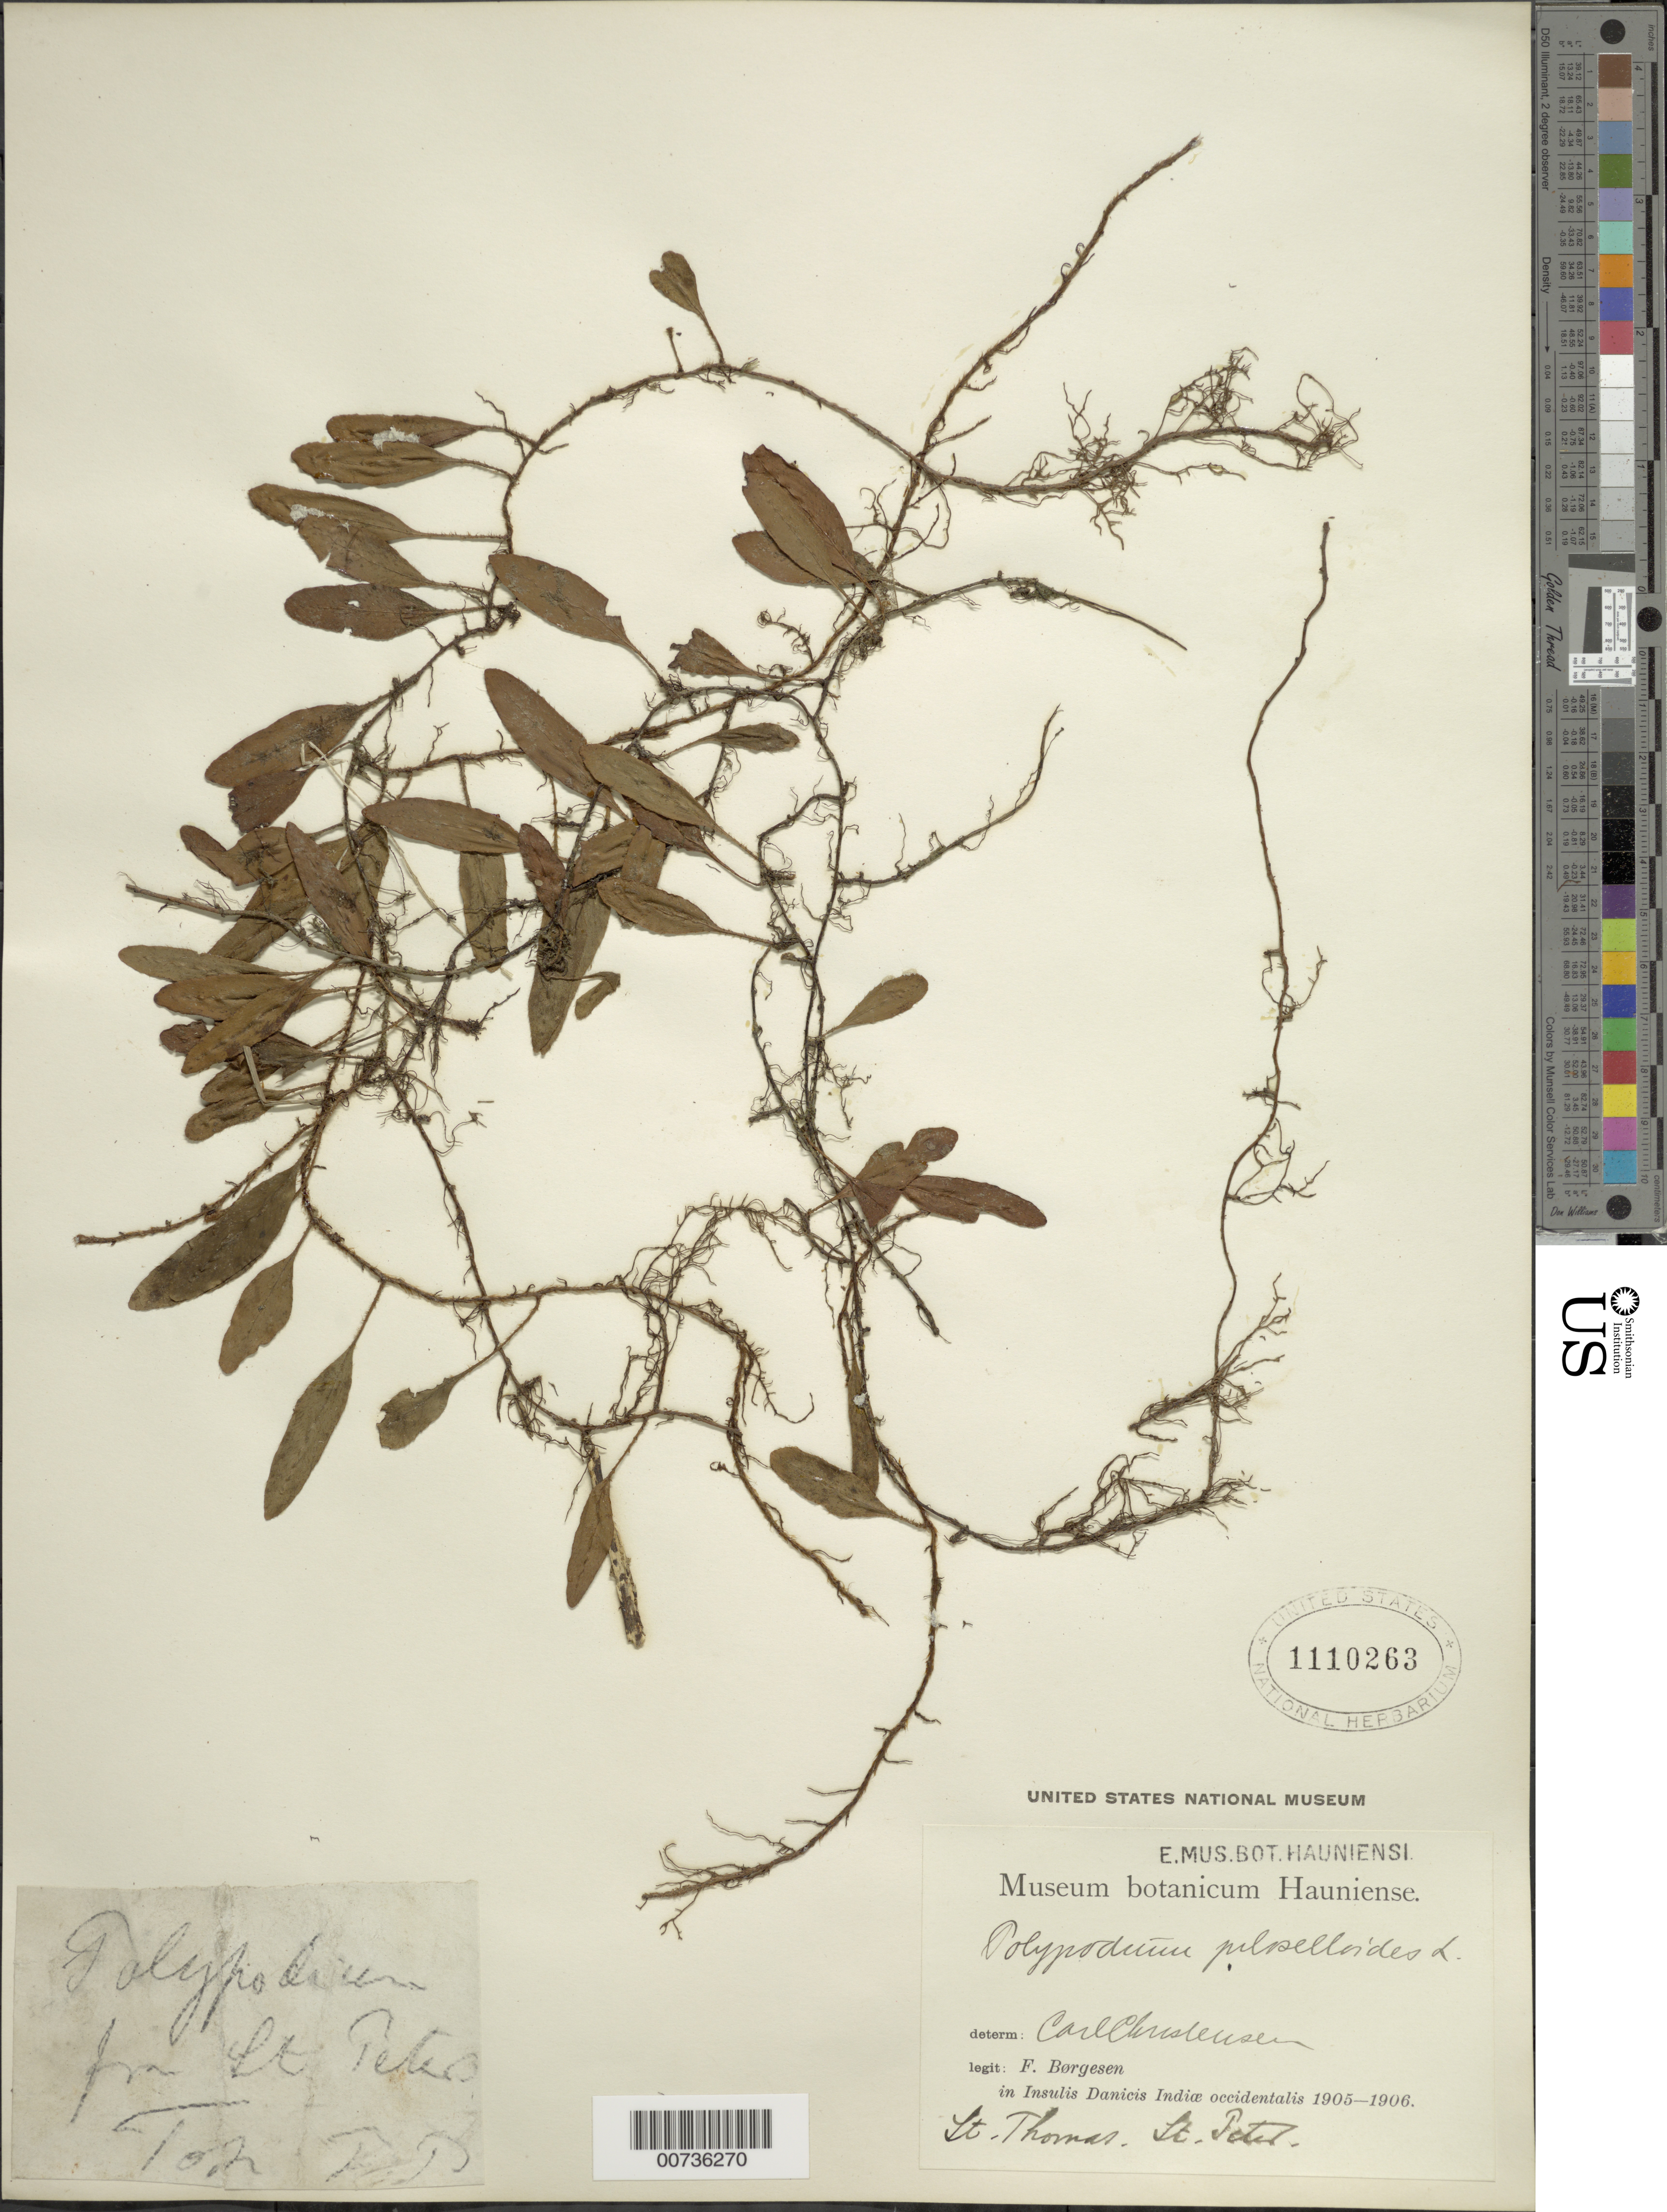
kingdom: Plantae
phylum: Tracheophyta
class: Polypodiopsida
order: Polypodiales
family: Polypodiaceae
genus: Microgramma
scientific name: Microgramma piloselloides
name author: (L.) Copel.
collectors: F. C. Børgesen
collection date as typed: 1905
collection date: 1905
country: U.S. Virgin Islands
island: St. Thomas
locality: St. Peter.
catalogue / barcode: US 1110263